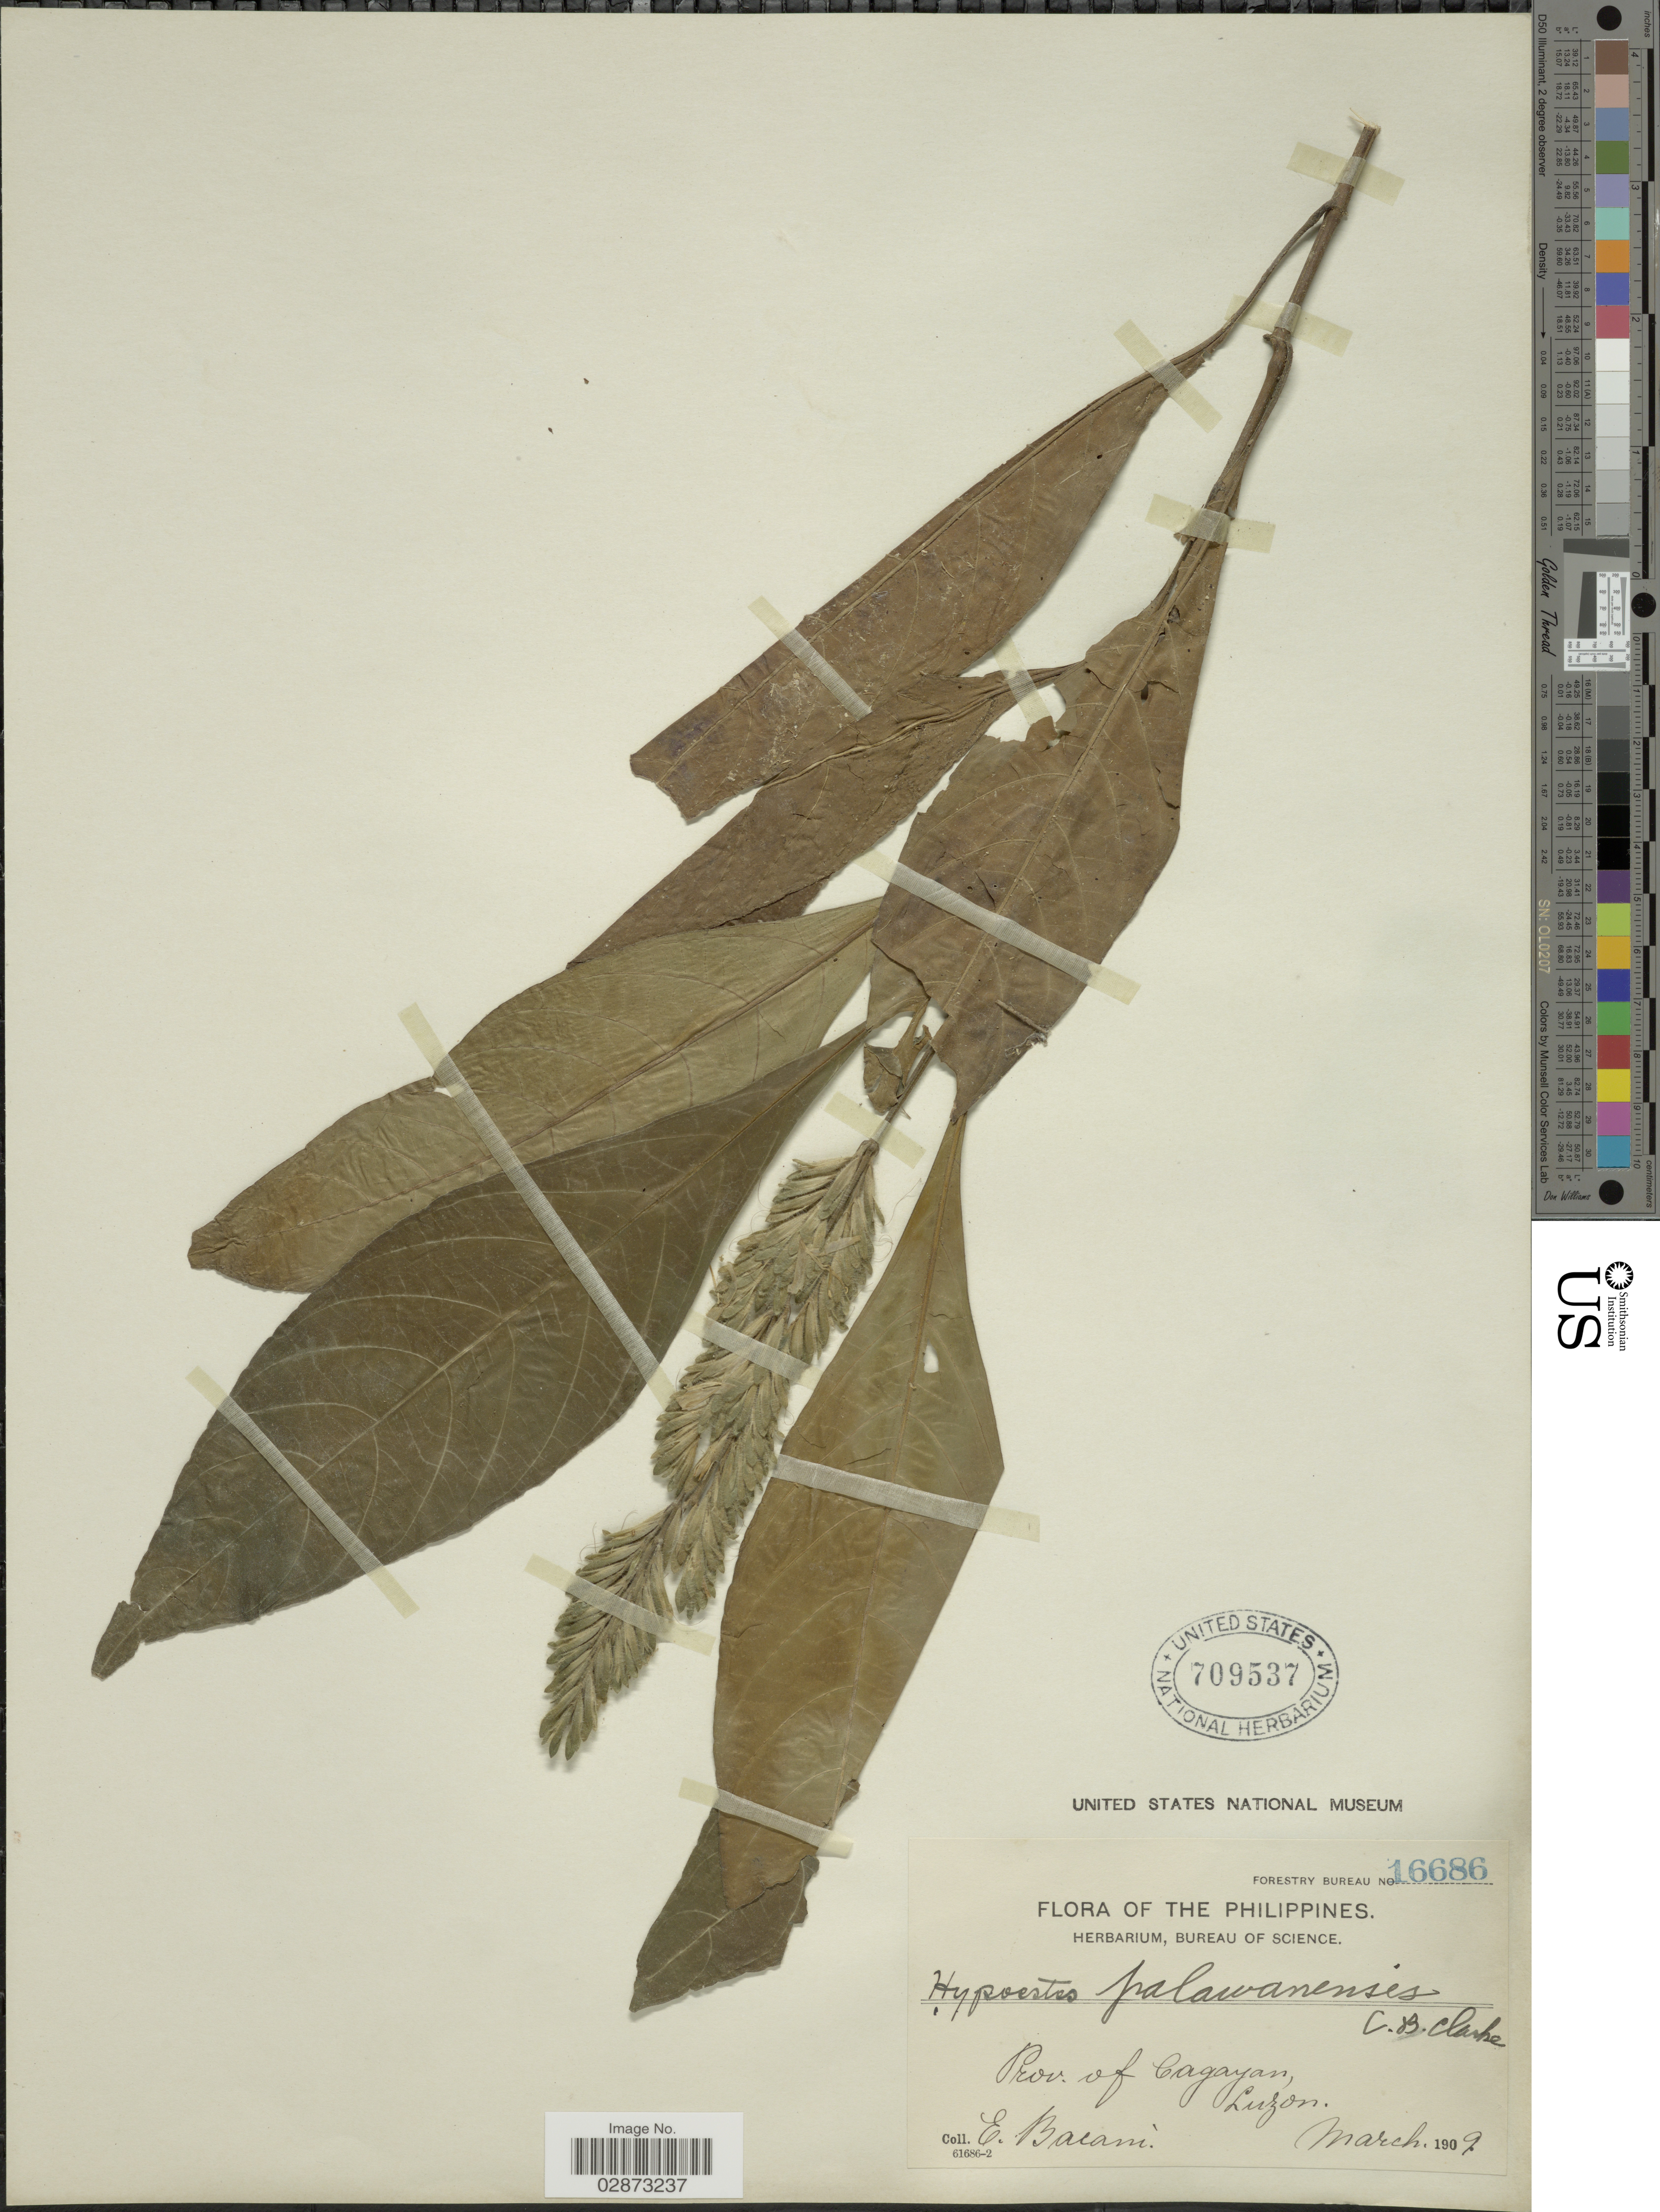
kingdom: Plantae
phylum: Tracheophyta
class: Magnoliopsida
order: Lamiales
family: Acanthaceae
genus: Hypoestes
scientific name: Hypoestes palawanensis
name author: C.B. Clarke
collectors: E. Bacani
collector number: Forestry Bureau 16686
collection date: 1909-03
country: Philippines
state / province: Cagayan Valley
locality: Prov. of Cagayan, Luzon.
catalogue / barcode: US 709537